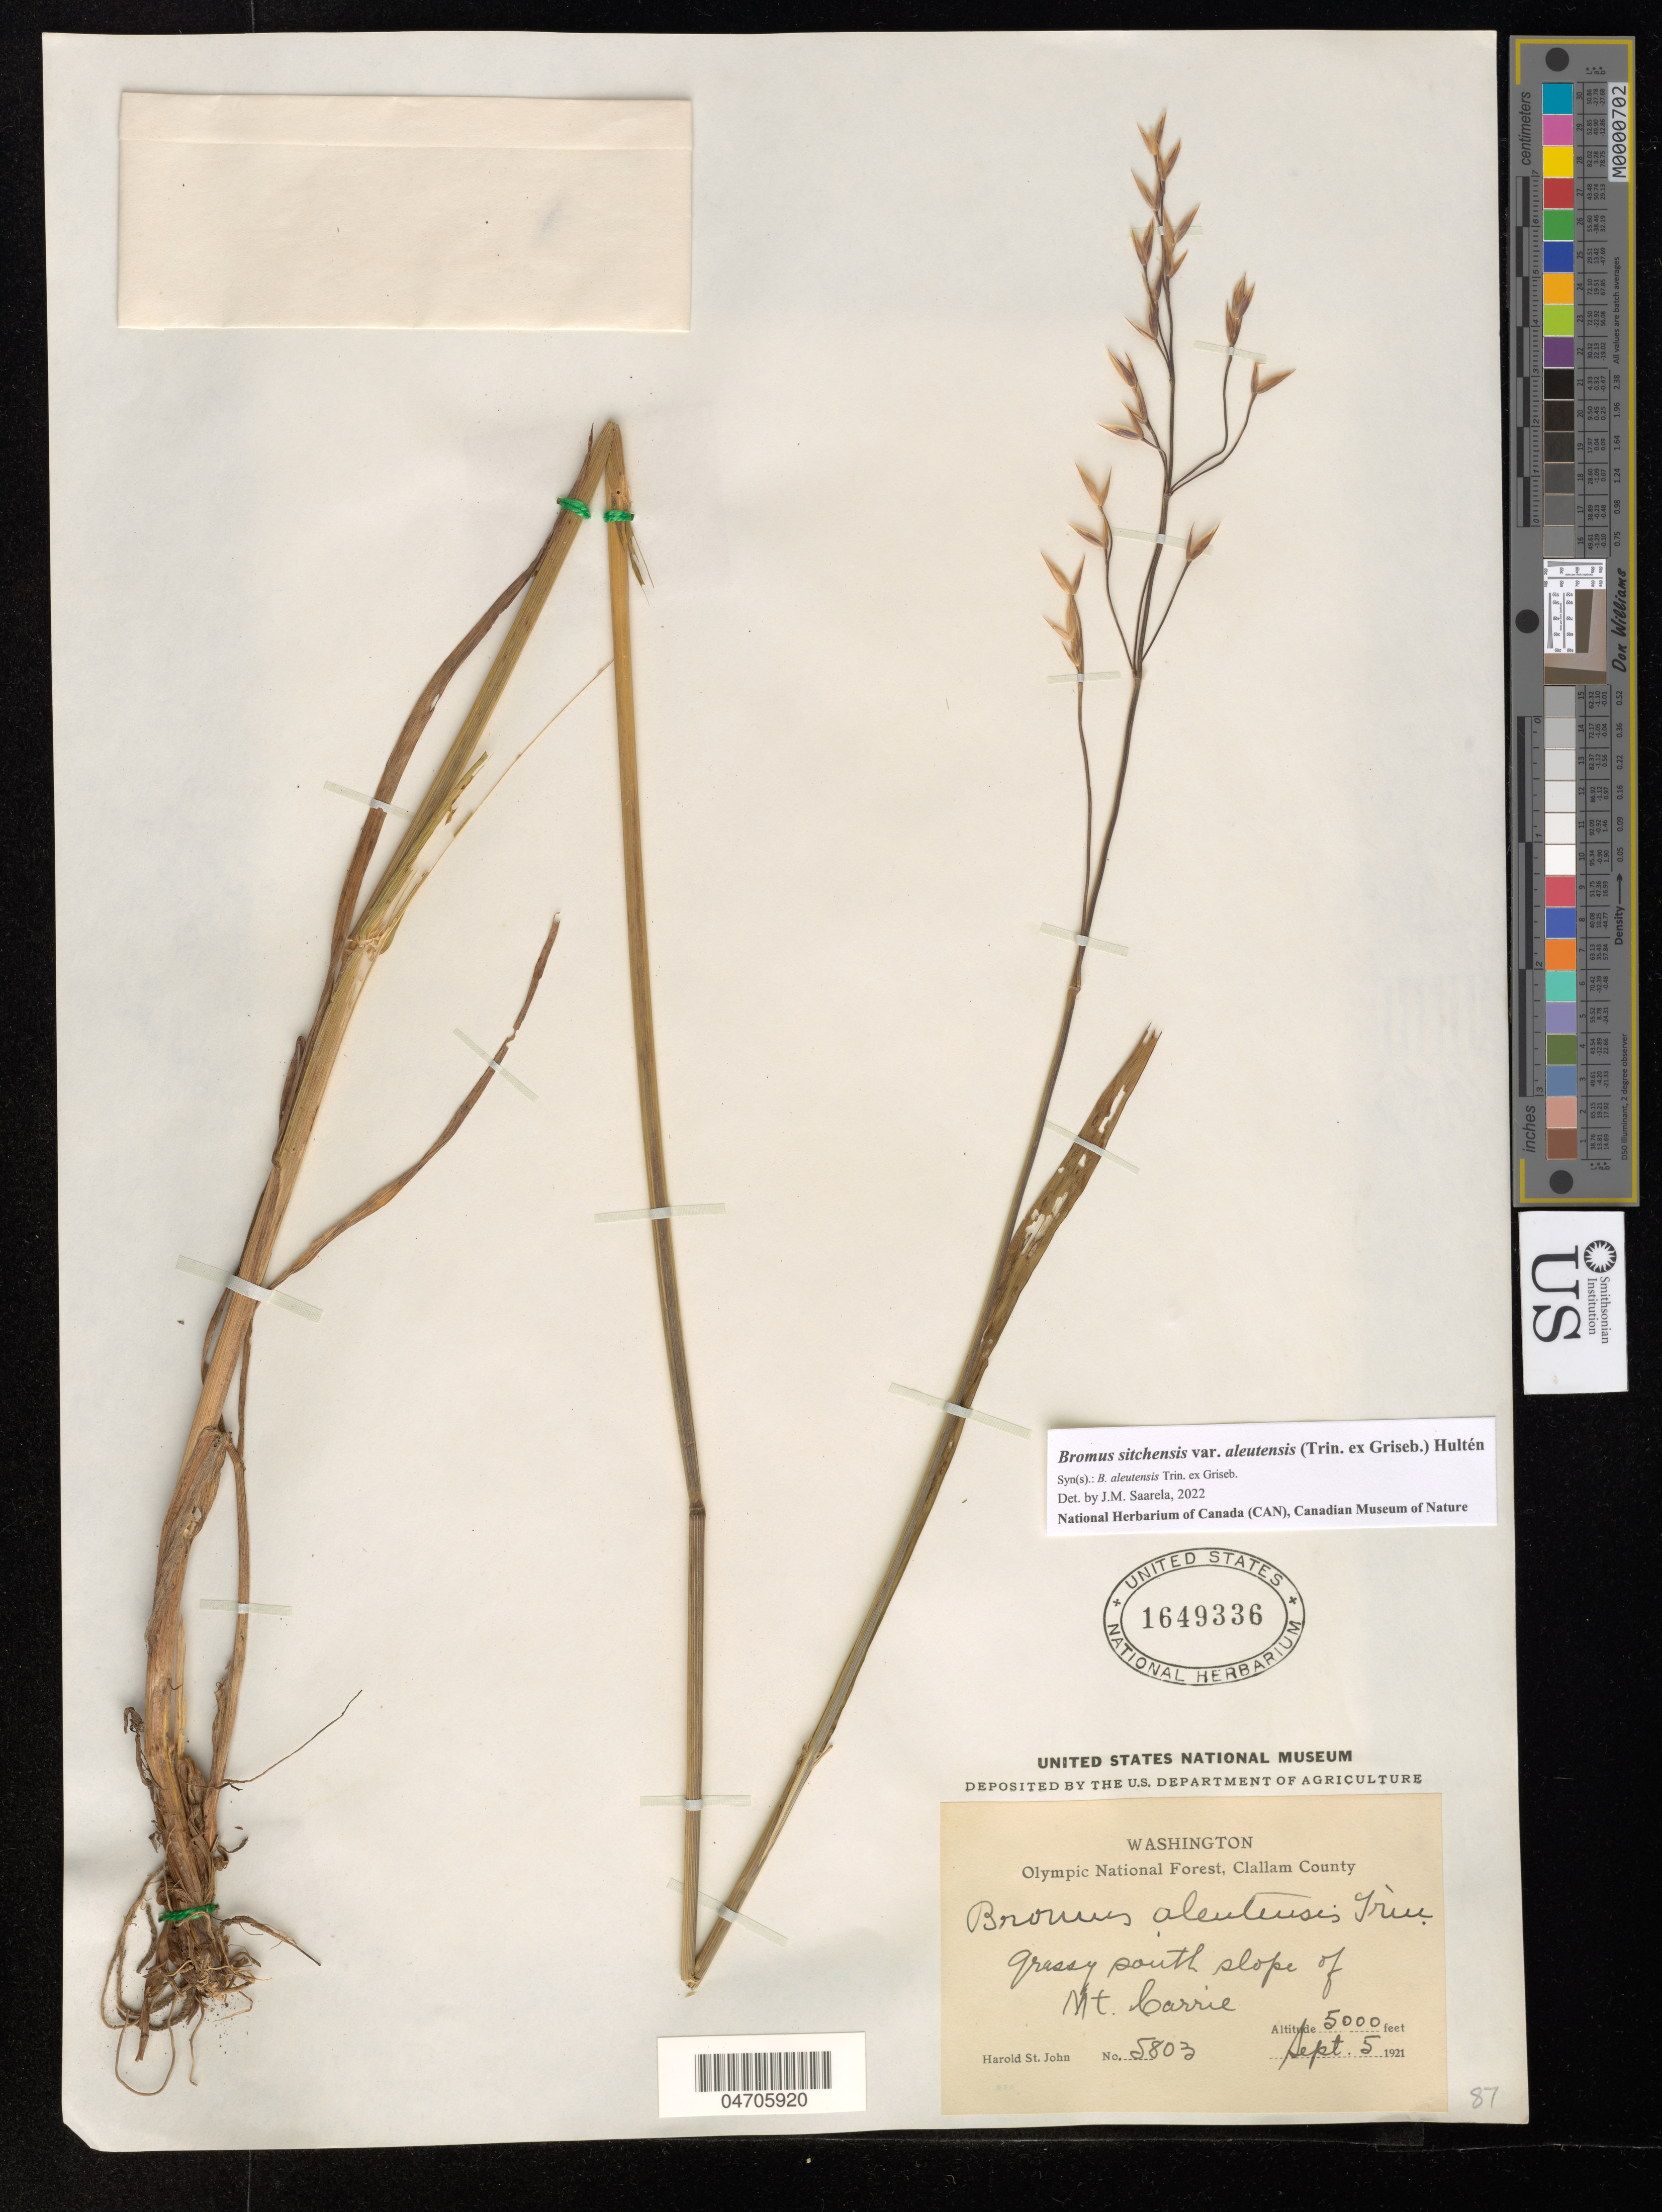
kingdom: Plantae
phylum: Tracheophyta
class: Liliopsida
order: Poales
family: Poaceae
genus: Bromus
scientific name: Bromus sitchensis var. polyanthus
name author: (Scribn. ex Shear) R.E. Brainerd & Otting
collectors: H. St. John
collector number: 5803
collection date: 1921-09-05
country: United States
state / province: Washington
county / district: Clallam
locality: Olympic National Forest, Clallam County. Grassy south slope of Mt. Carrie.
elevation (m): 1524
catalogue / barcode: US 1649336